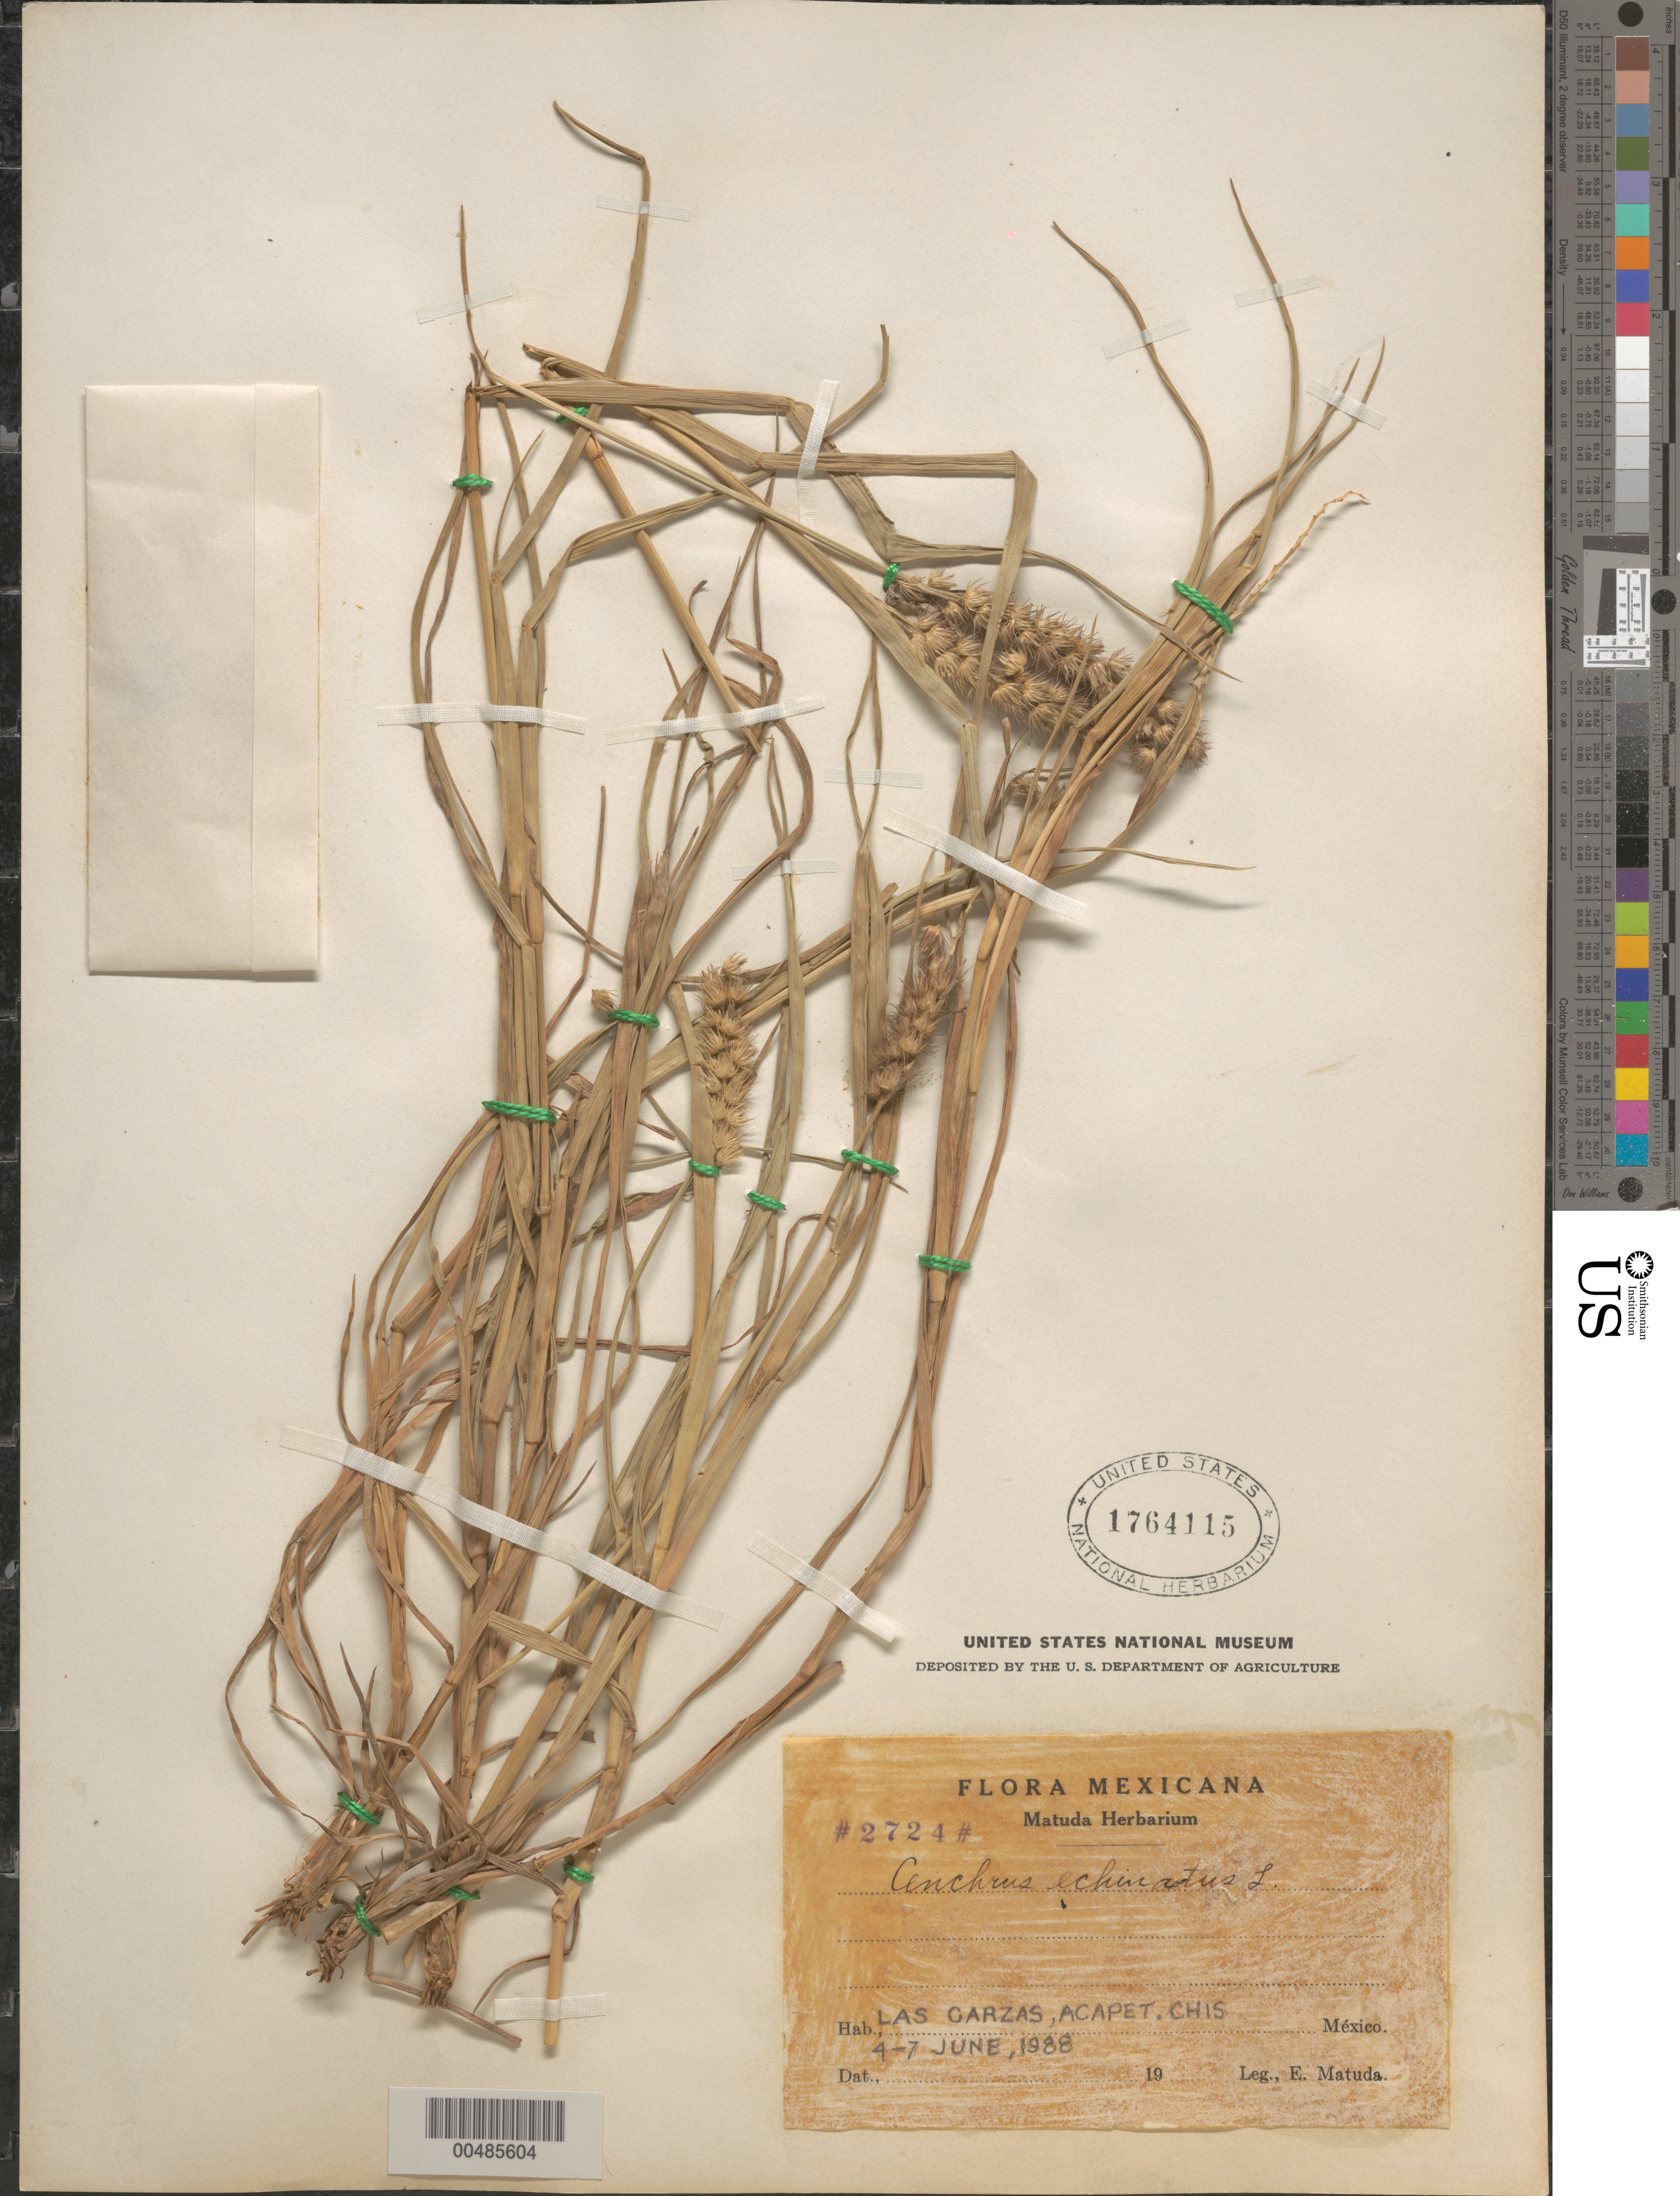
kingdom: Plantae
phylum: Tracheophyta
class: Liliopsida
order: Poales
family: Poaceae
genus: Cenchrus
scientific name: Cenchrus echinatus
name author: L.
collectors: E. Matuda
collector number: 2724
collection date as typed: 4 Jun 1988 to 7 Jun 1988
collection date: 1988-06-04/1988-06-07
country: Mexico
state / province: Chiapas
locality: Las Carzas, Acapet.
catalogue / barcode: US 1764115